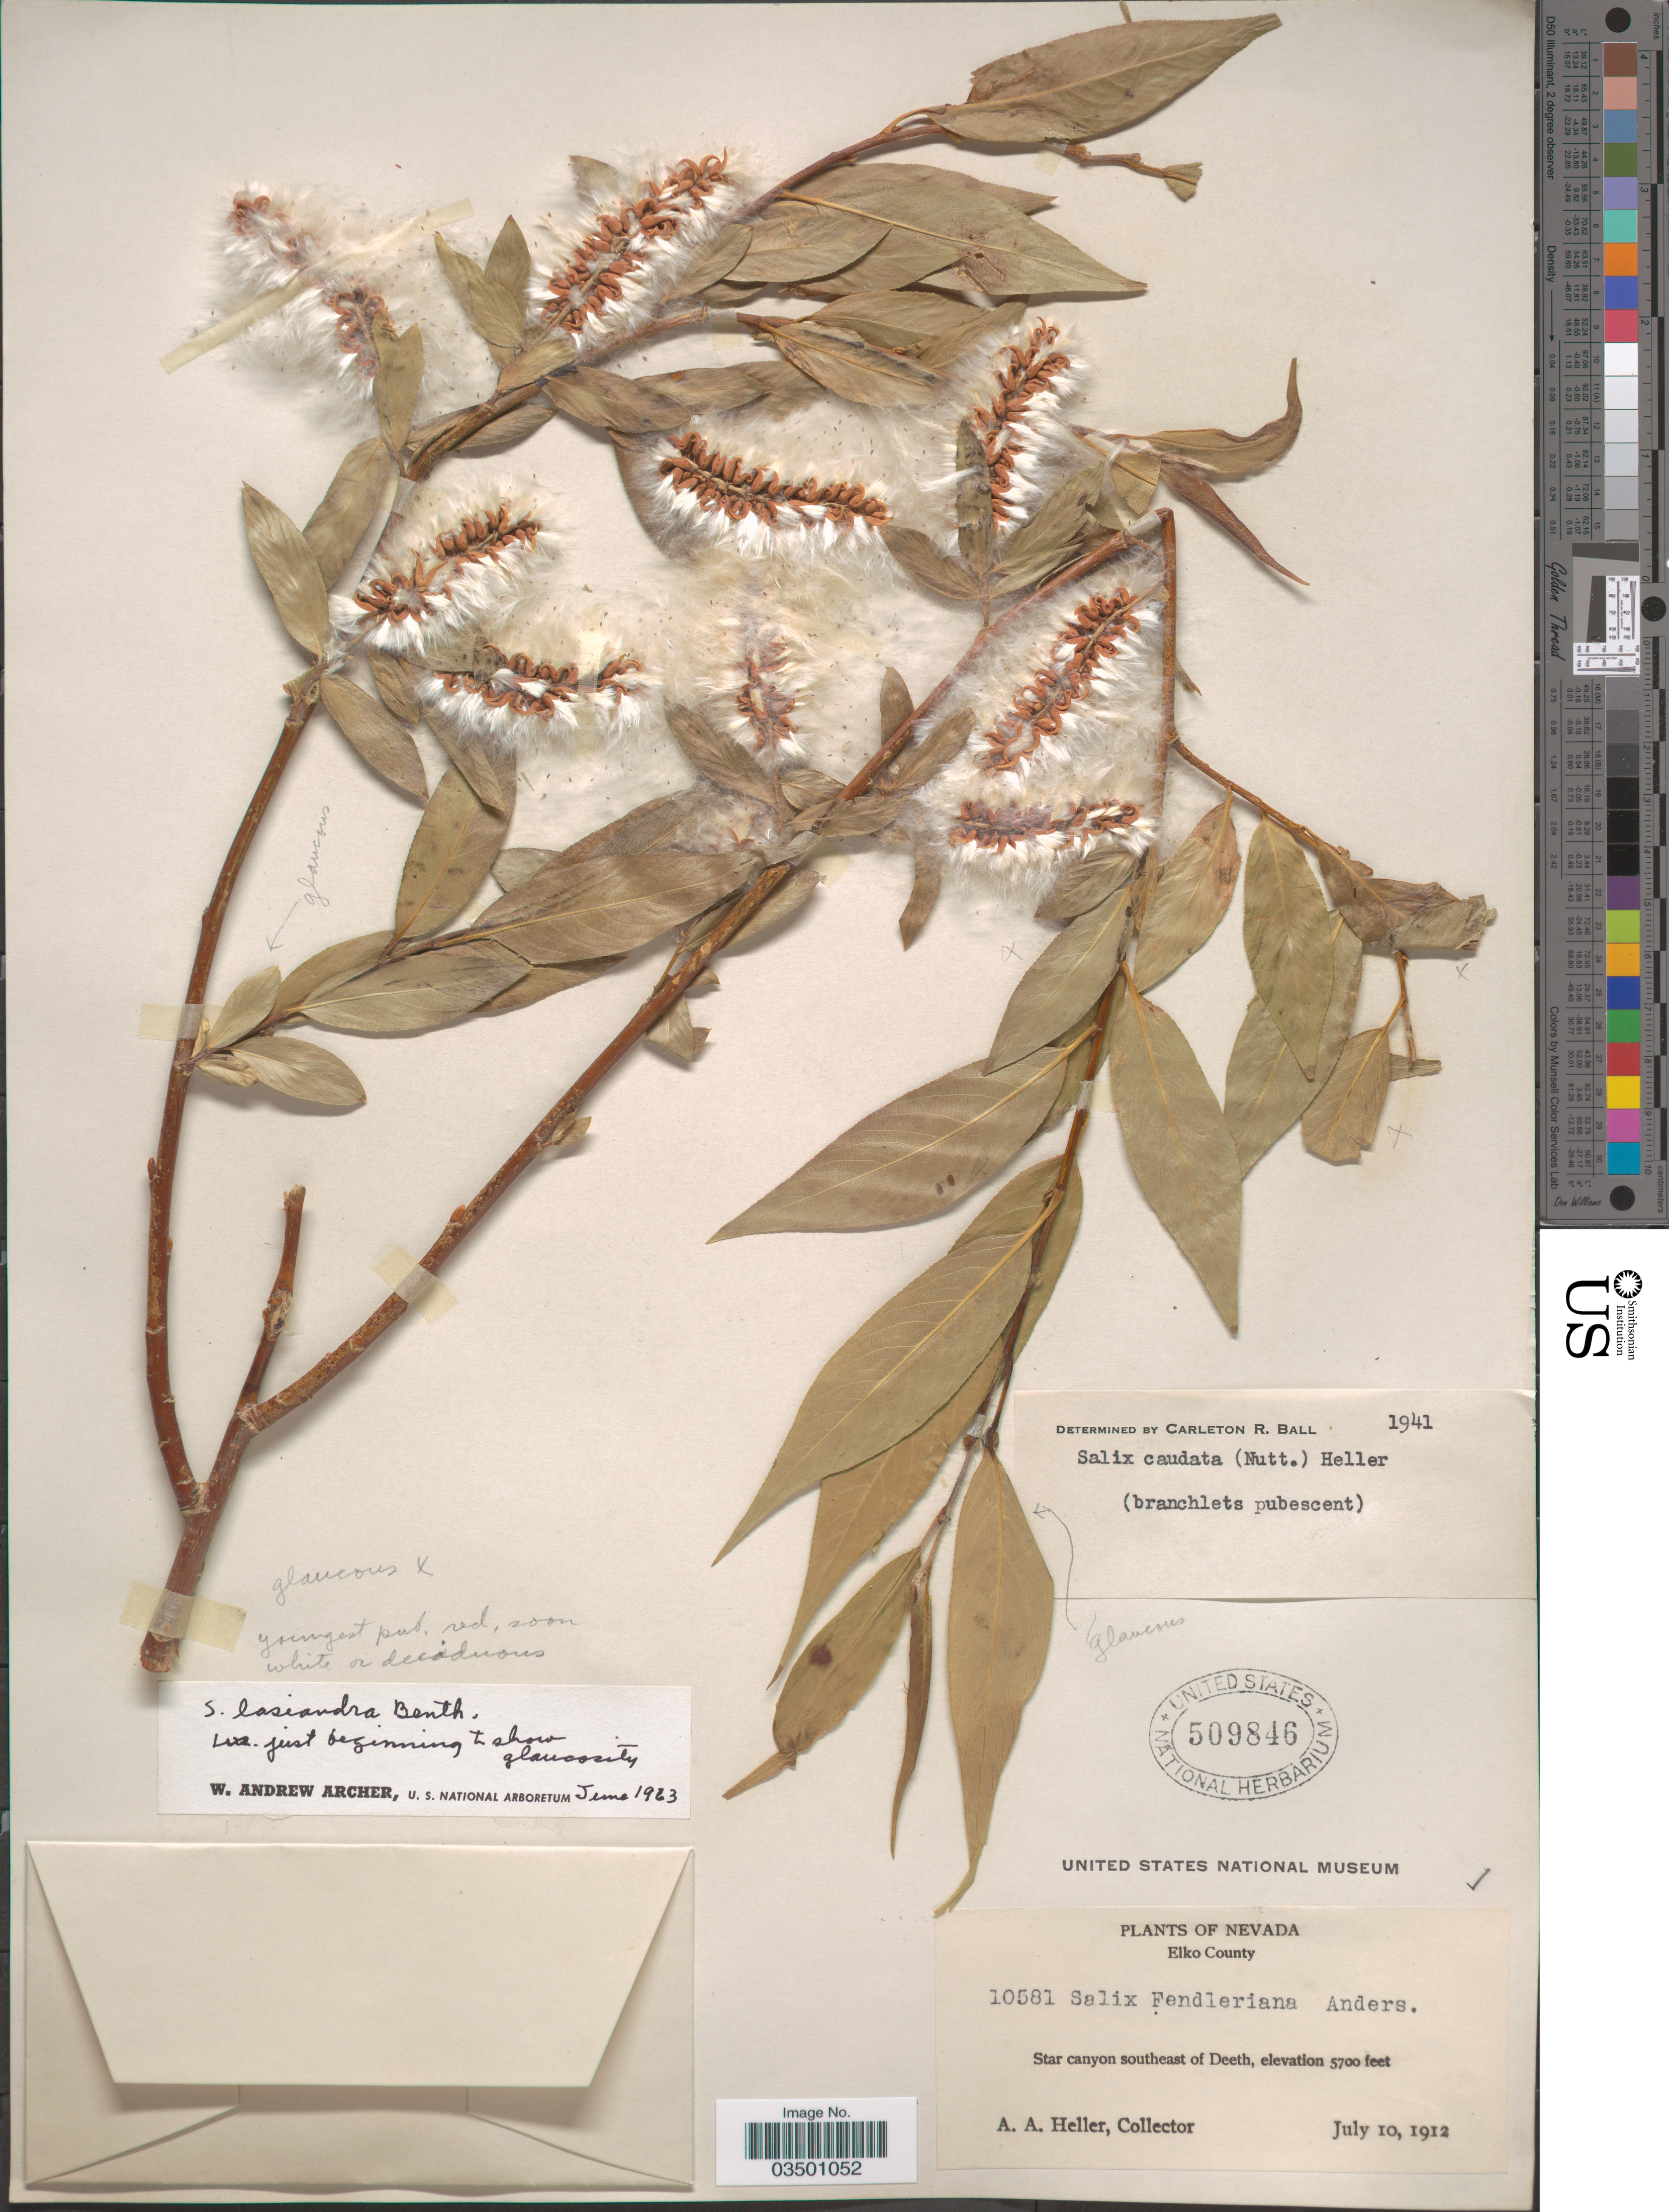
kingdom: Plantae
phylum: Tracheophyta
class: Magnoliopsida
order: Malpighiales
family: Salicaceae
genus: Salix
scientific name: Salix lasiandra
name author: Benth.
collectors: A. A. Heller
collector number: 10581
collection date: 1912-07-10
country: United States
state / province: Nevada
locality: Elko County. Star canyon southeast of Deeth.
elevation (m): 1737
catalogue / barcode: US 509846